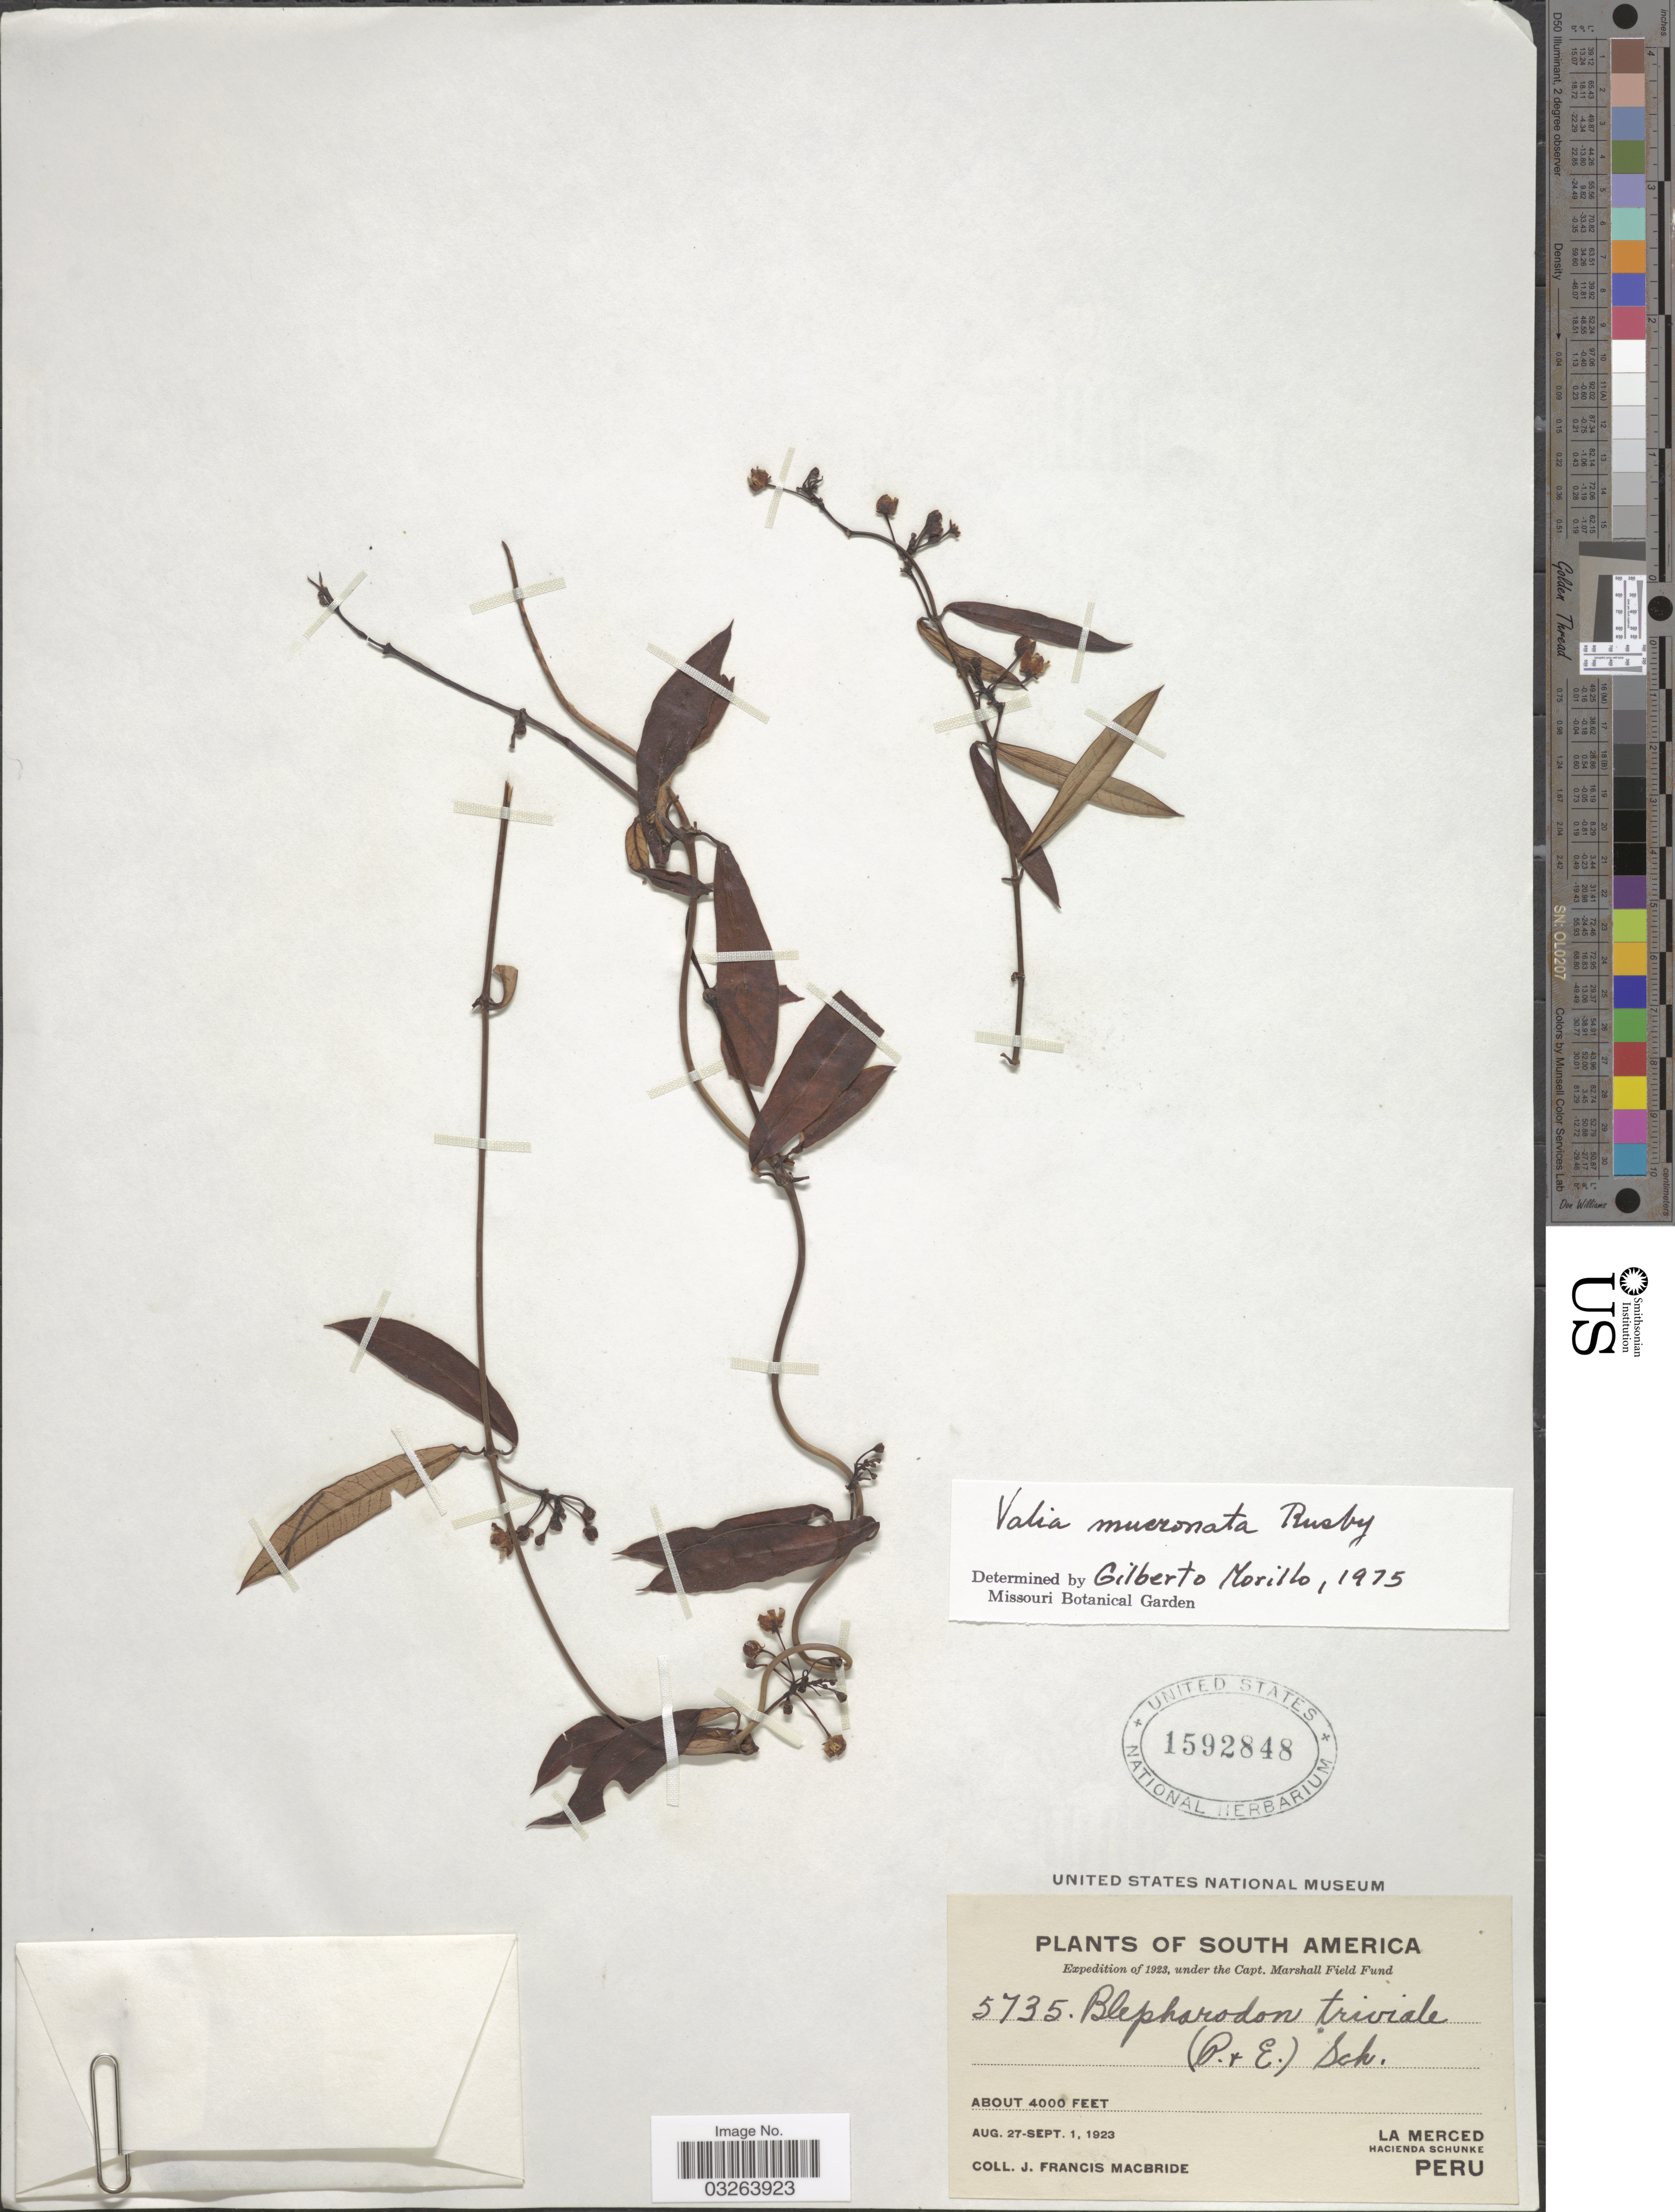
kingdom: Plantae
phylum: Tracheophyta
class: Magnoliopsida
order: Gentianales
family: Apocynaceae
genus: Vailia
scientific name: Vailia mucronata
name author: Rusby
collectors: J. F. Macbride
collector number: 5735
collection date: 1923-08-27/1923-09-01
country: Peru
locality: La Merced, Hacienda Schunke.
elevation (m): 1219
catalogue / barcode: US 1592848